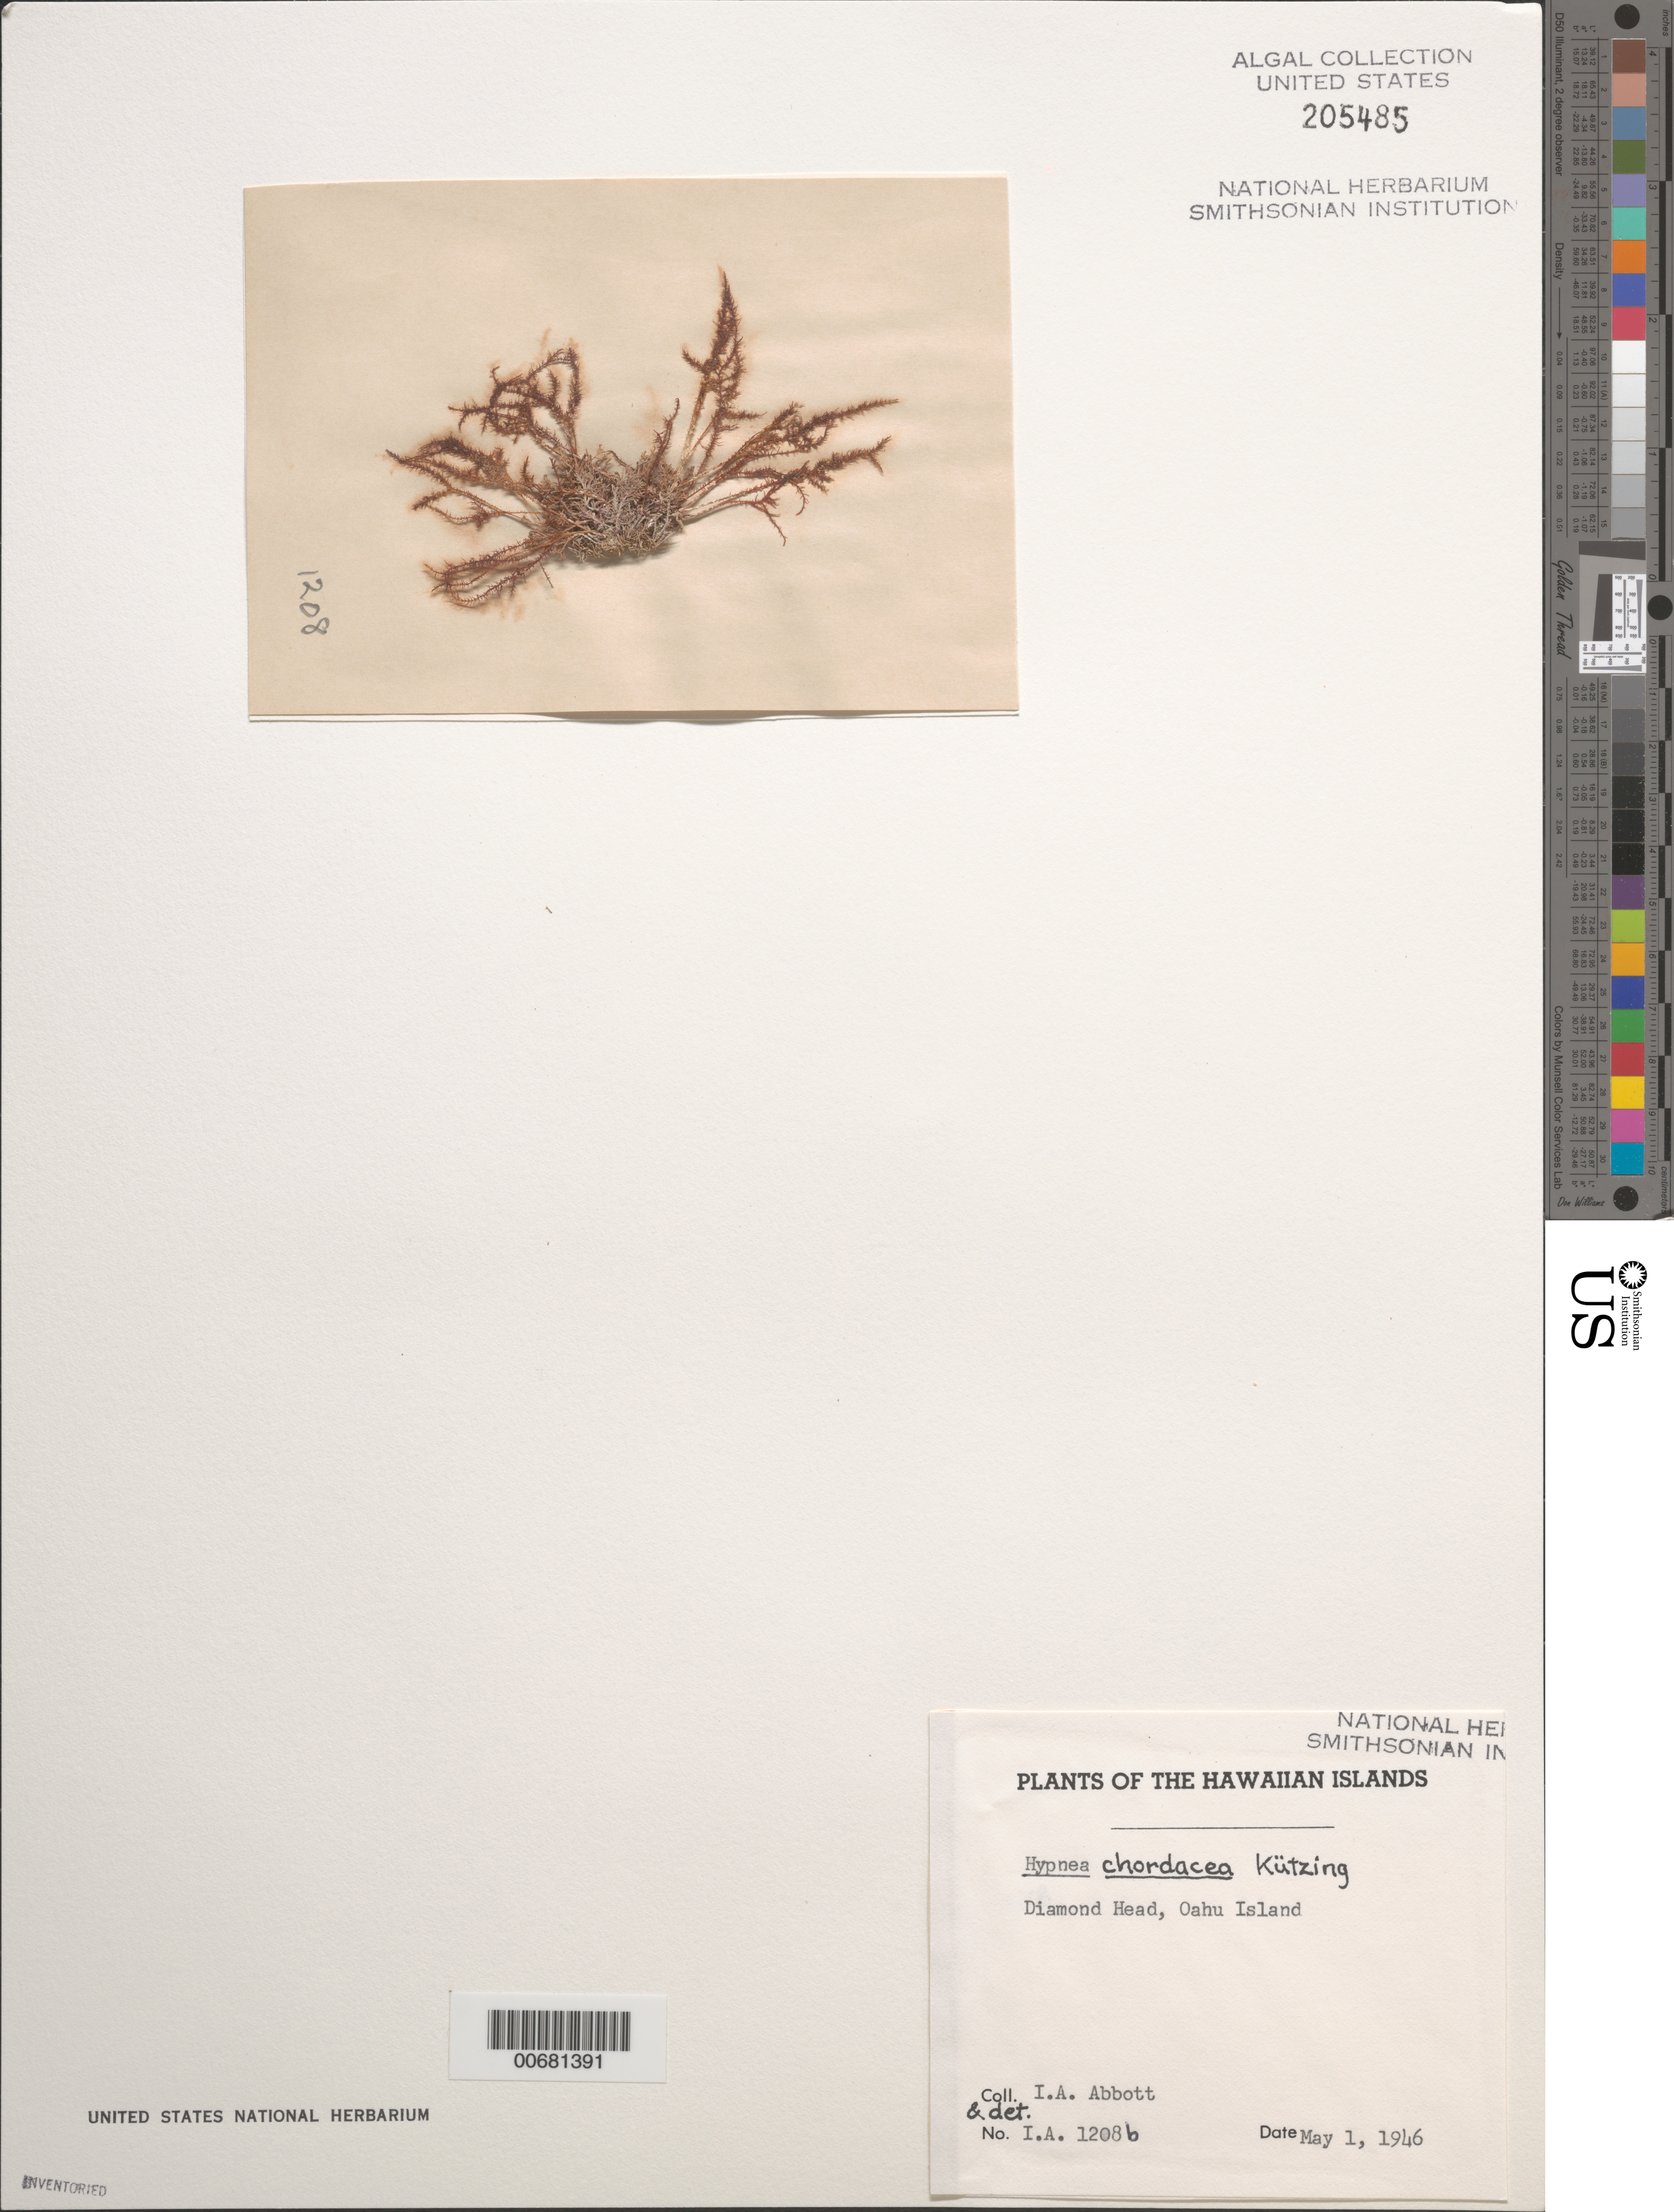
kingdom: Plantae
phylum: Rhodophyta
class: Florideophyceae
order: Gigartinales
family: Cystocloniaceae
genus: Hypnea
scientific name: Hypnea chordacea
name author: Kütz.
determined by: Abbott, Isabella A.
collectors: I. A. Abbott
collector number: IAA 1208b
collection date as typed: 01 May 1946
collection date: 1946-05-01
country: United States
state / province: Hawaii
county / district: Honolulu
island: Oahu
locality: Diamond Head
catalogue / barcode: US 205485